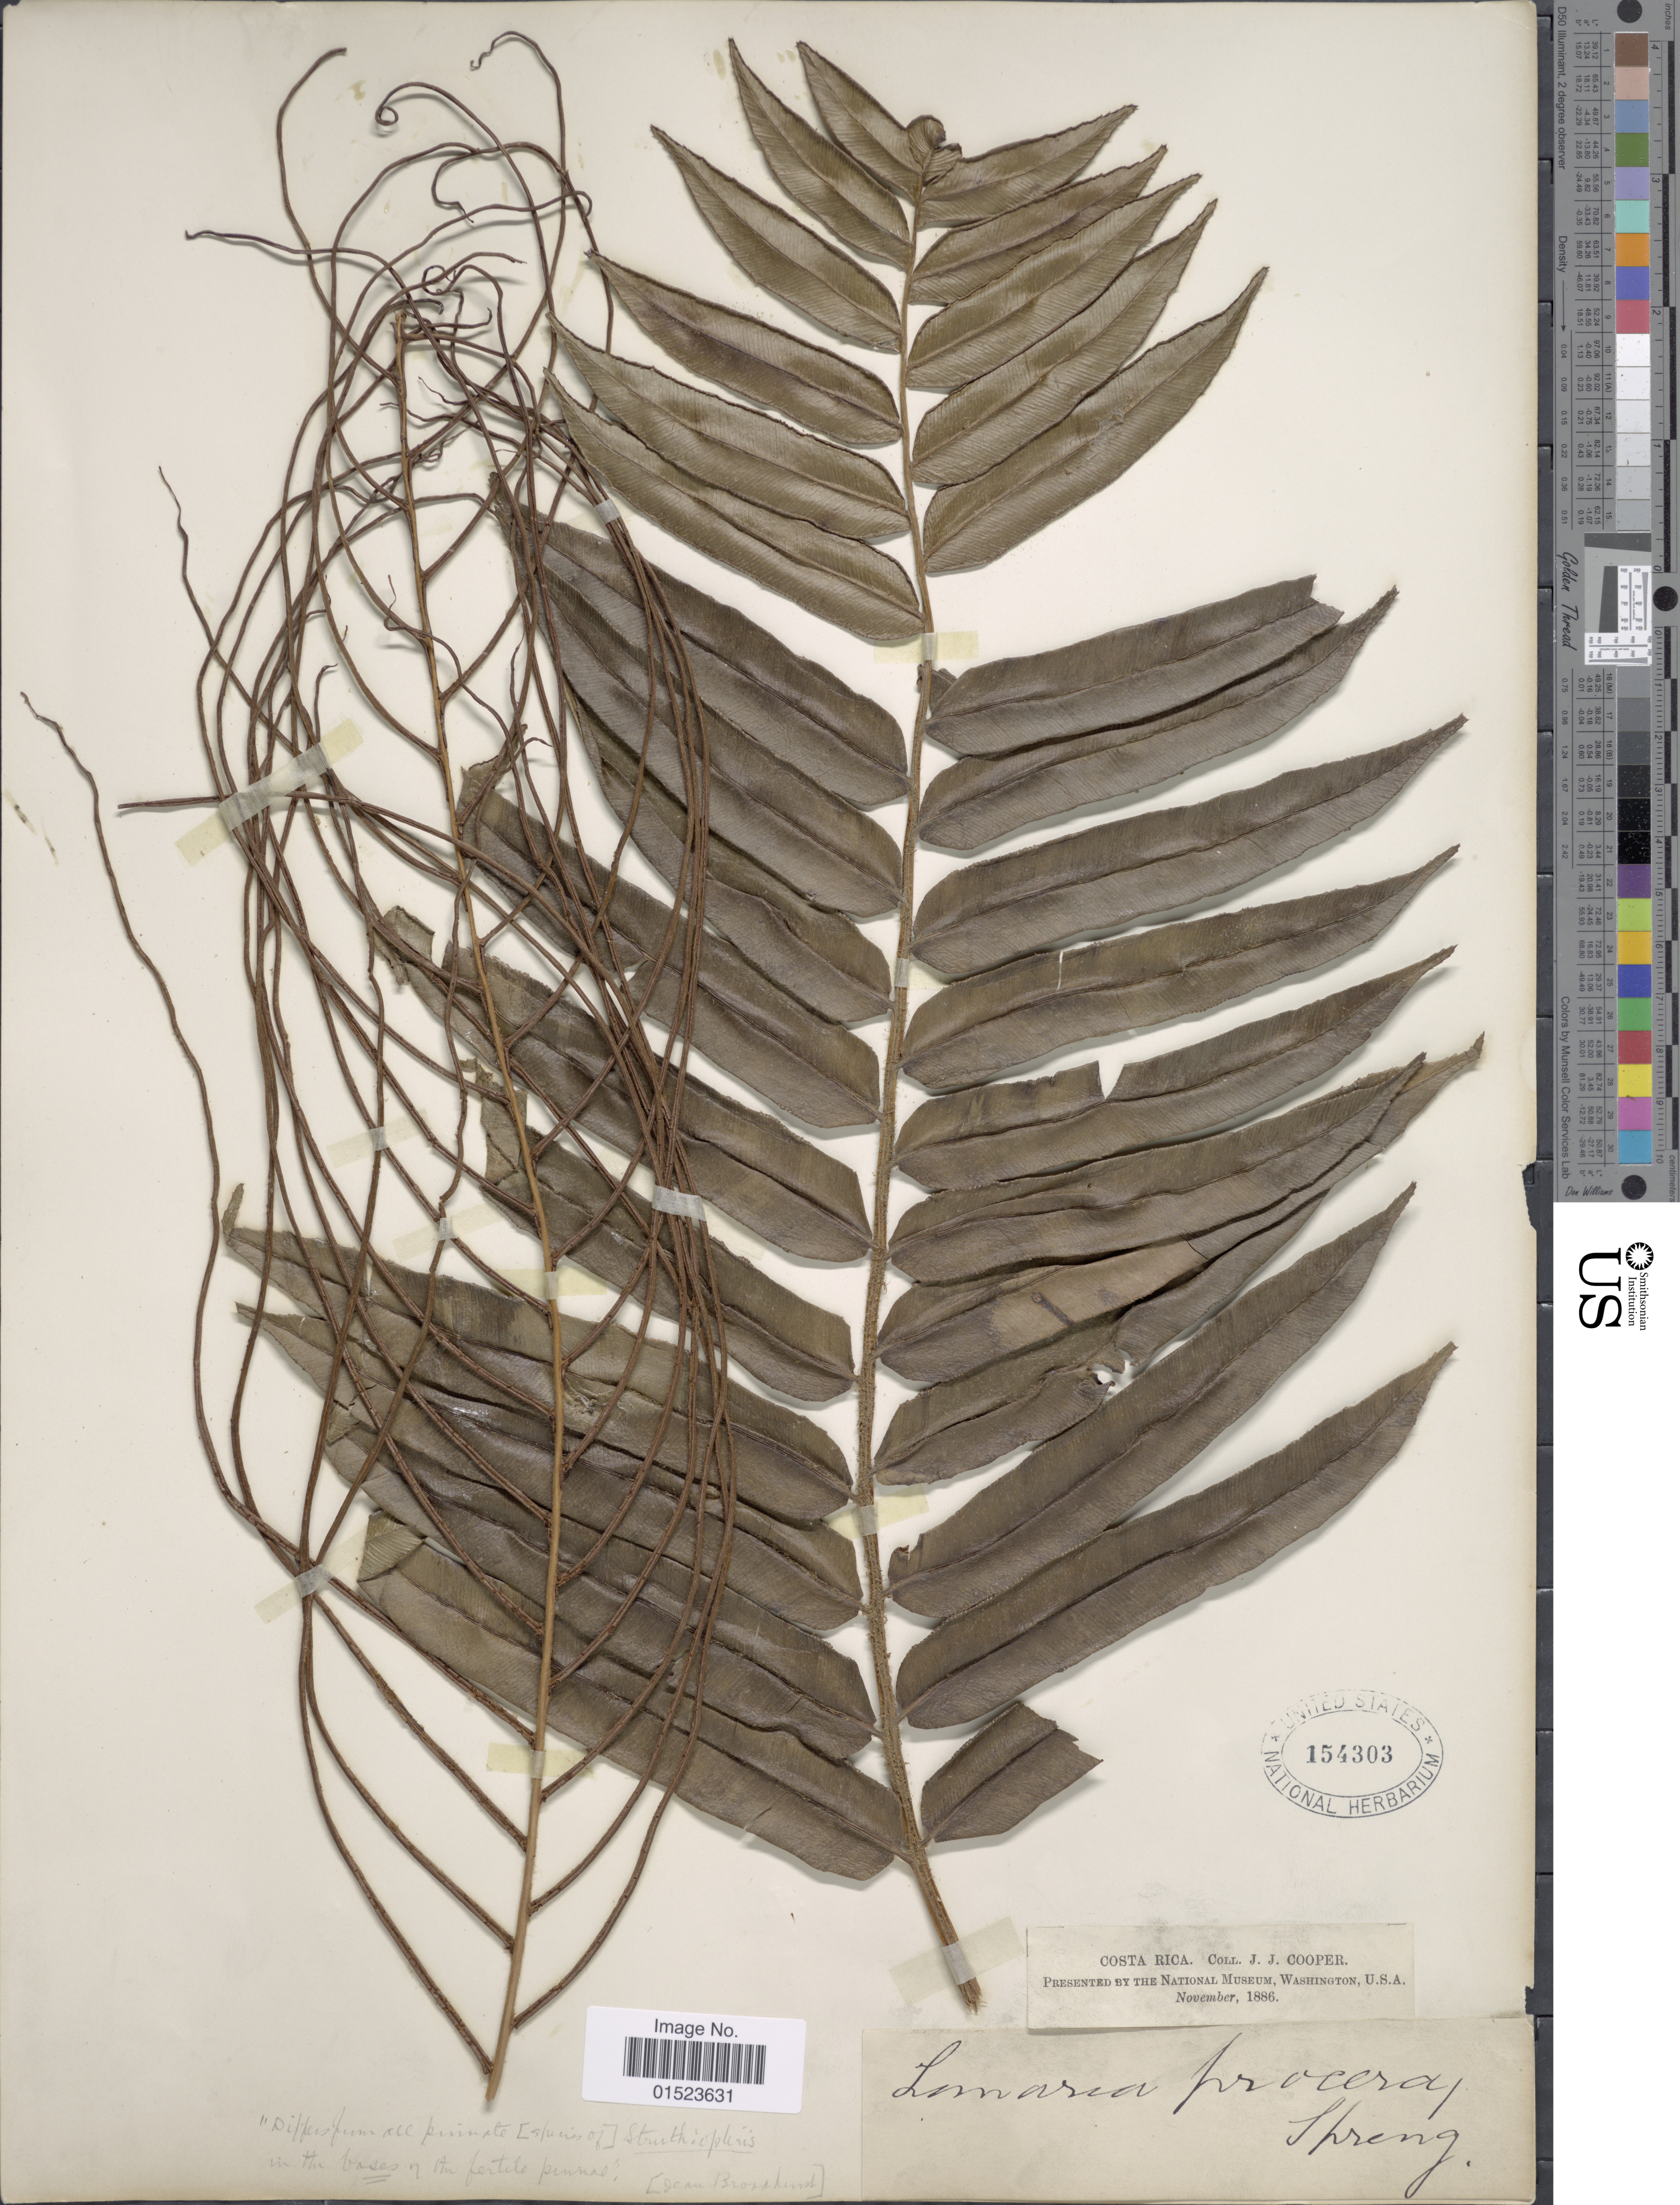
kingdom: Plantae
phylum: Tracheophyta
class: Polypodiopsida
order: Polypodiales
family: Blechnaceae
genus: Blechnum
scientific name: Blechnum christii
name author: C. Chr.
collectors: J. J. Cooper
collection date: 1886-11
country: Costa Rica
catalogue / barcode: US 154303